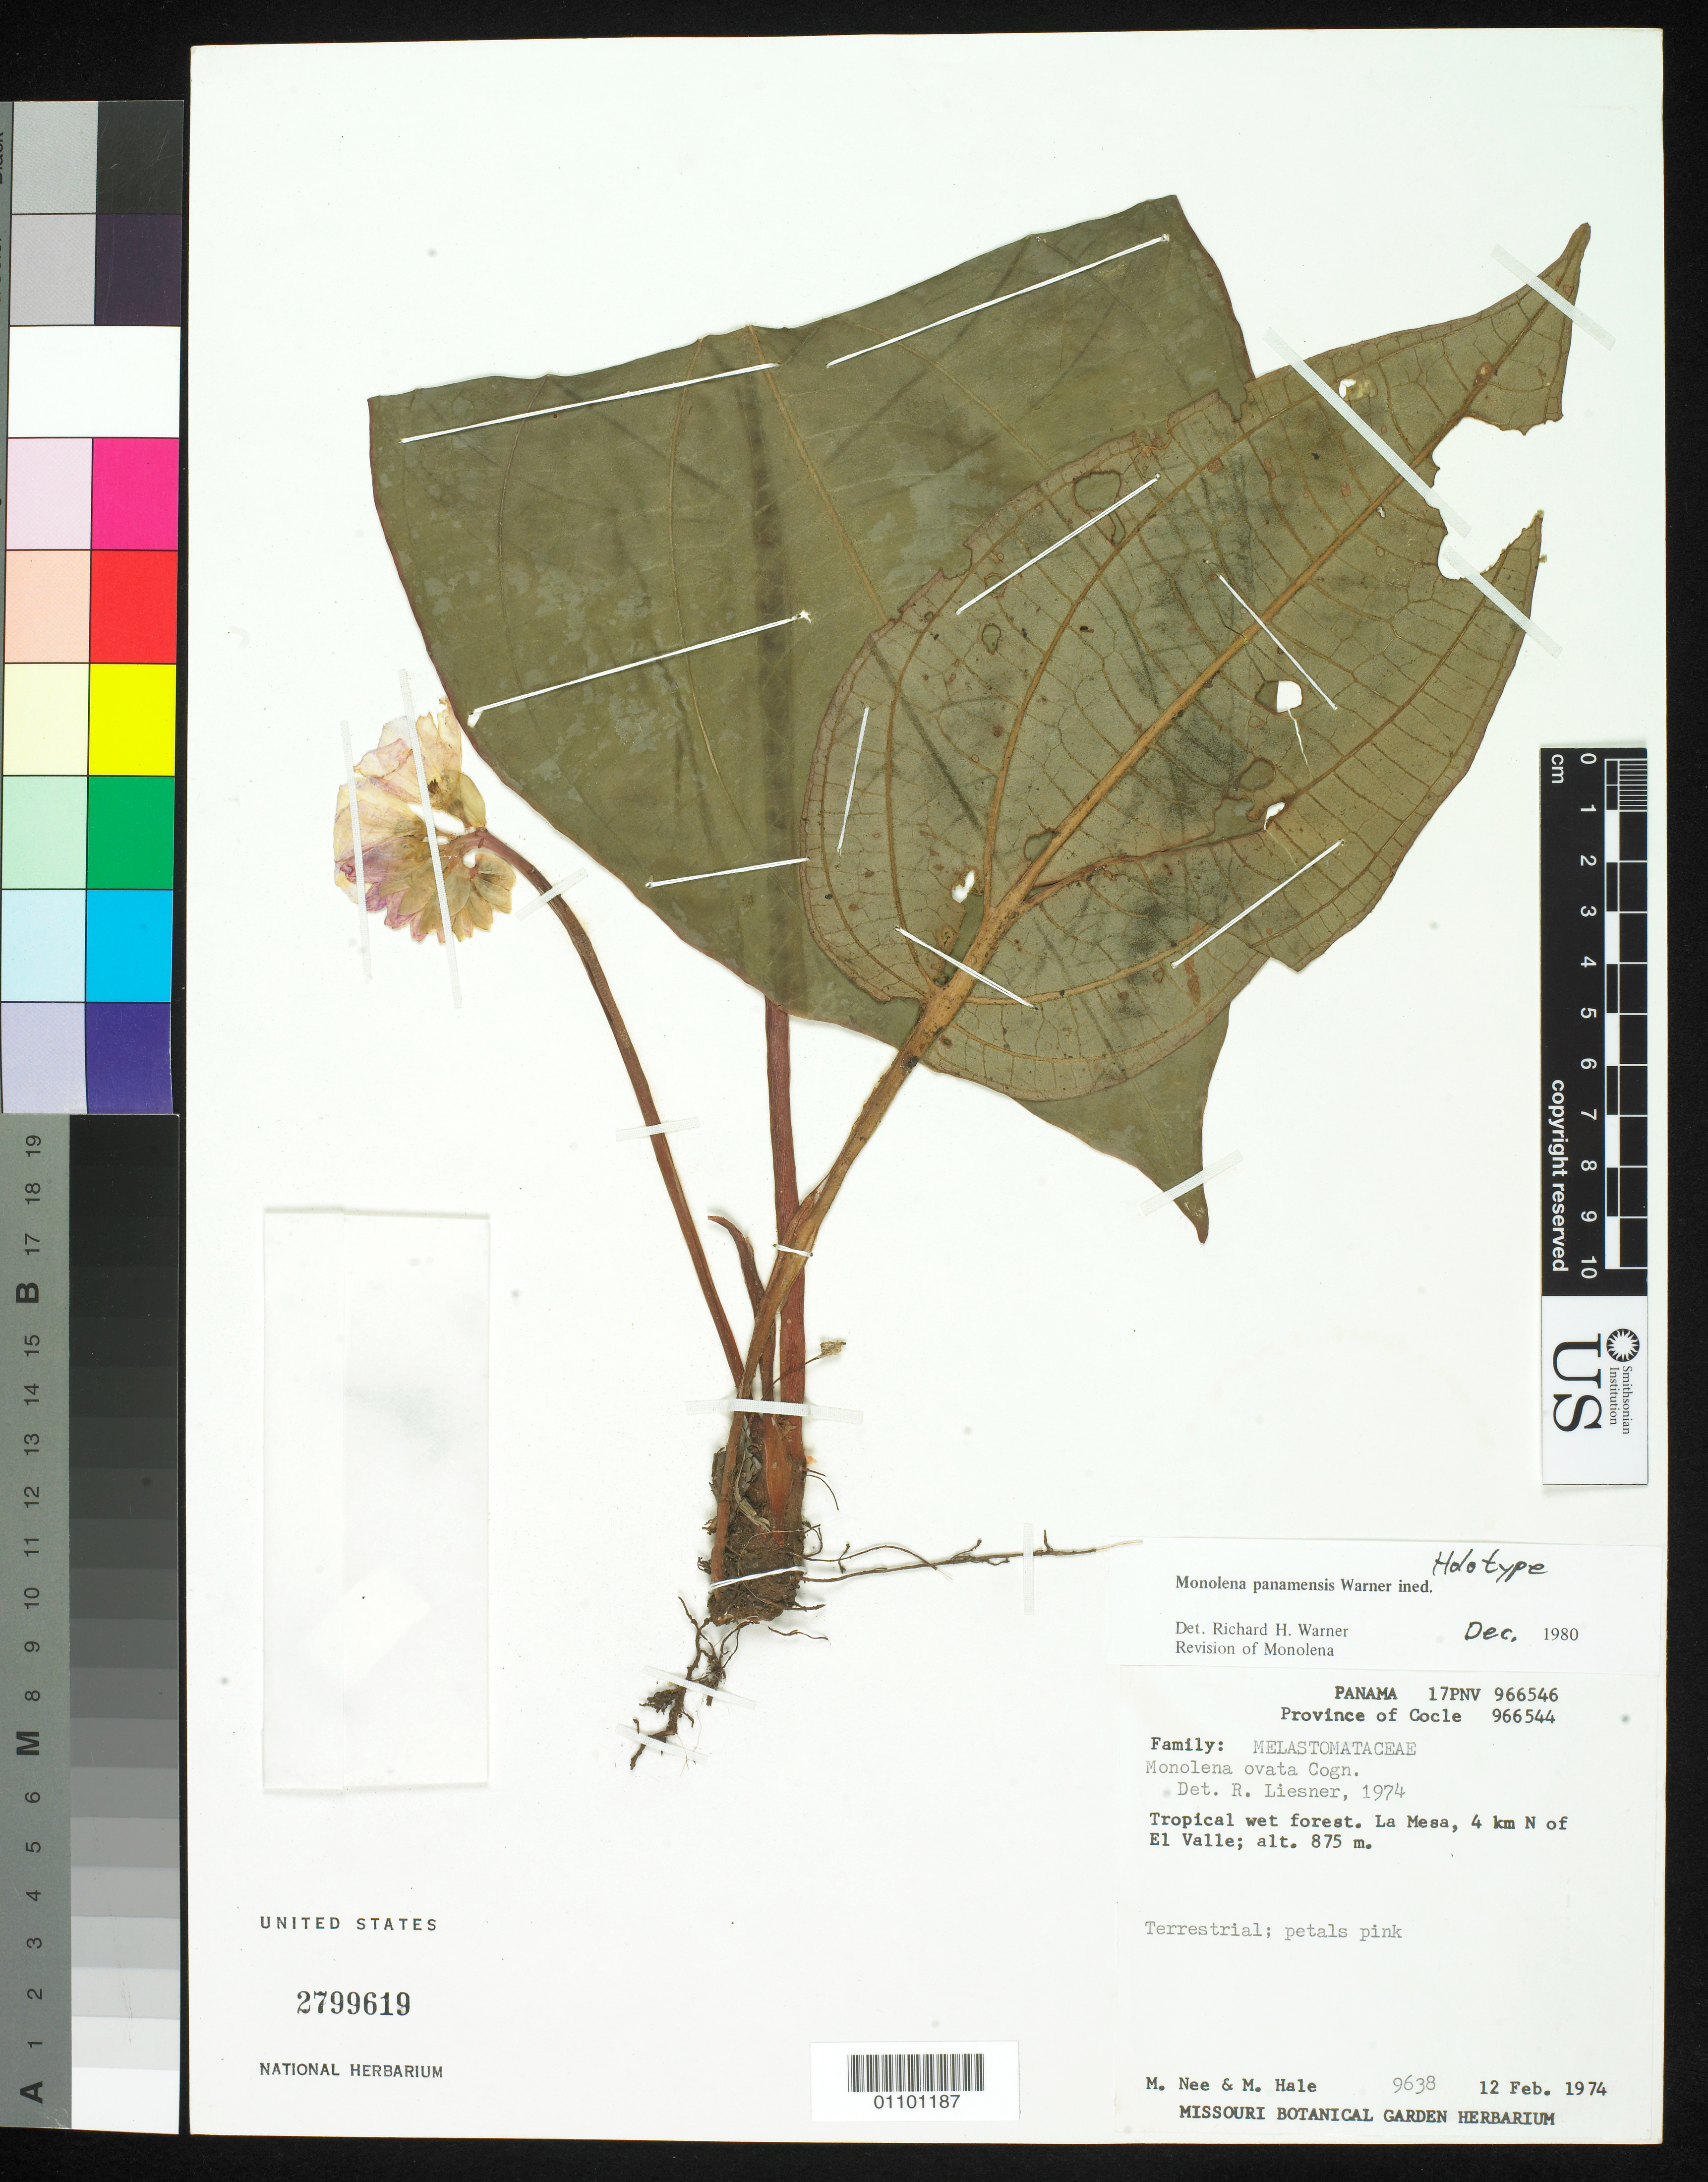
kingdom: Plantae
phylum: Tracheophyta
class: Magnoliopsida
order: Myrtales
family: Melastomataceae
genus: Monolena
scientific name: Monolena panamensis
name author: Warner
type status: Holotype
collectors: M. Nee & M. Hale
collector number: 9638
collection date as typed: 12 Feb 1974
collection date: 1974-02-12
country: Panama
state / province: Coclé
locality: La Mesa, 4 km N of el Valle.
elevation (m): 875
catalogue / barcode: US 2799619